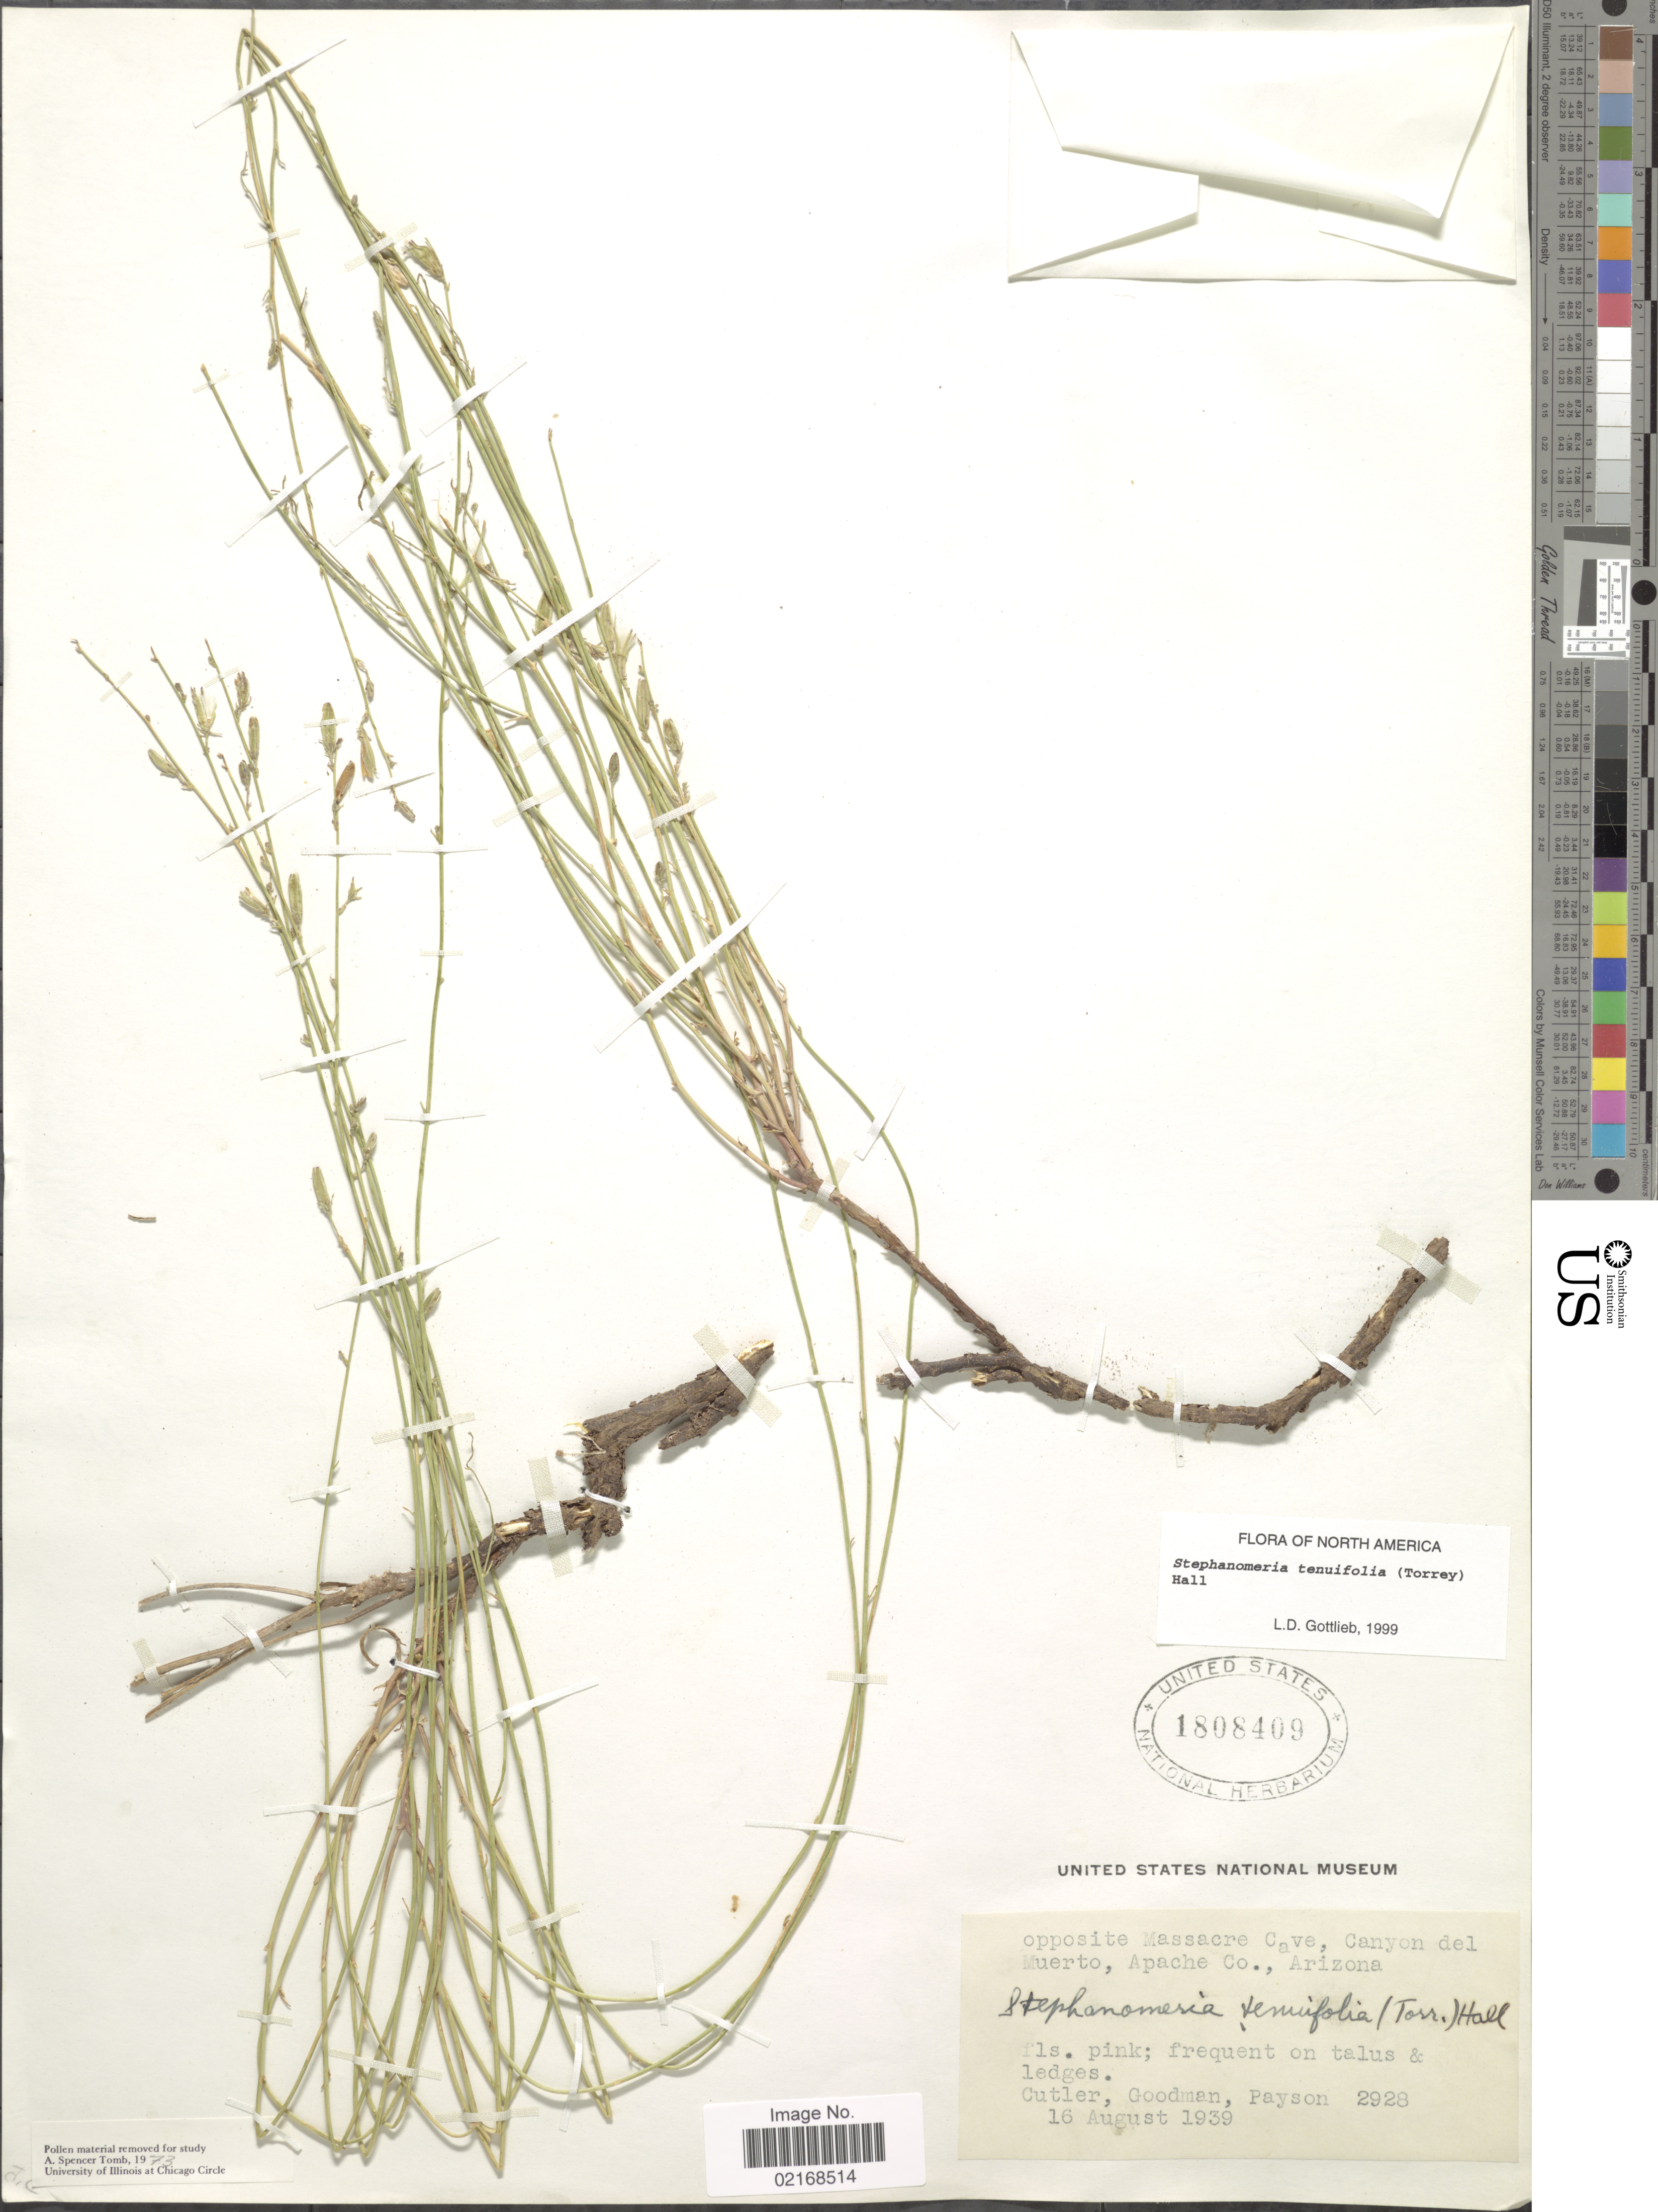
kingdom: Plantae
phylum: Tracheophyta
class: Magnoliopsida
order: Asterales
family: Asteraceae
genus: Stephanomeria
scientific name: Stephanomeria tenuifolia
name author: (Torr.) H.M. Hall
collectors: Cutler, Goodman & Payson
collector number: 2928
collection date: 1939-08-16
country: United States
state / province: Arizona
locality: Opposite Massacre Cave, Canyon del Muerto, Apache Co., Arizona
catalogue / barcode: US 1808409